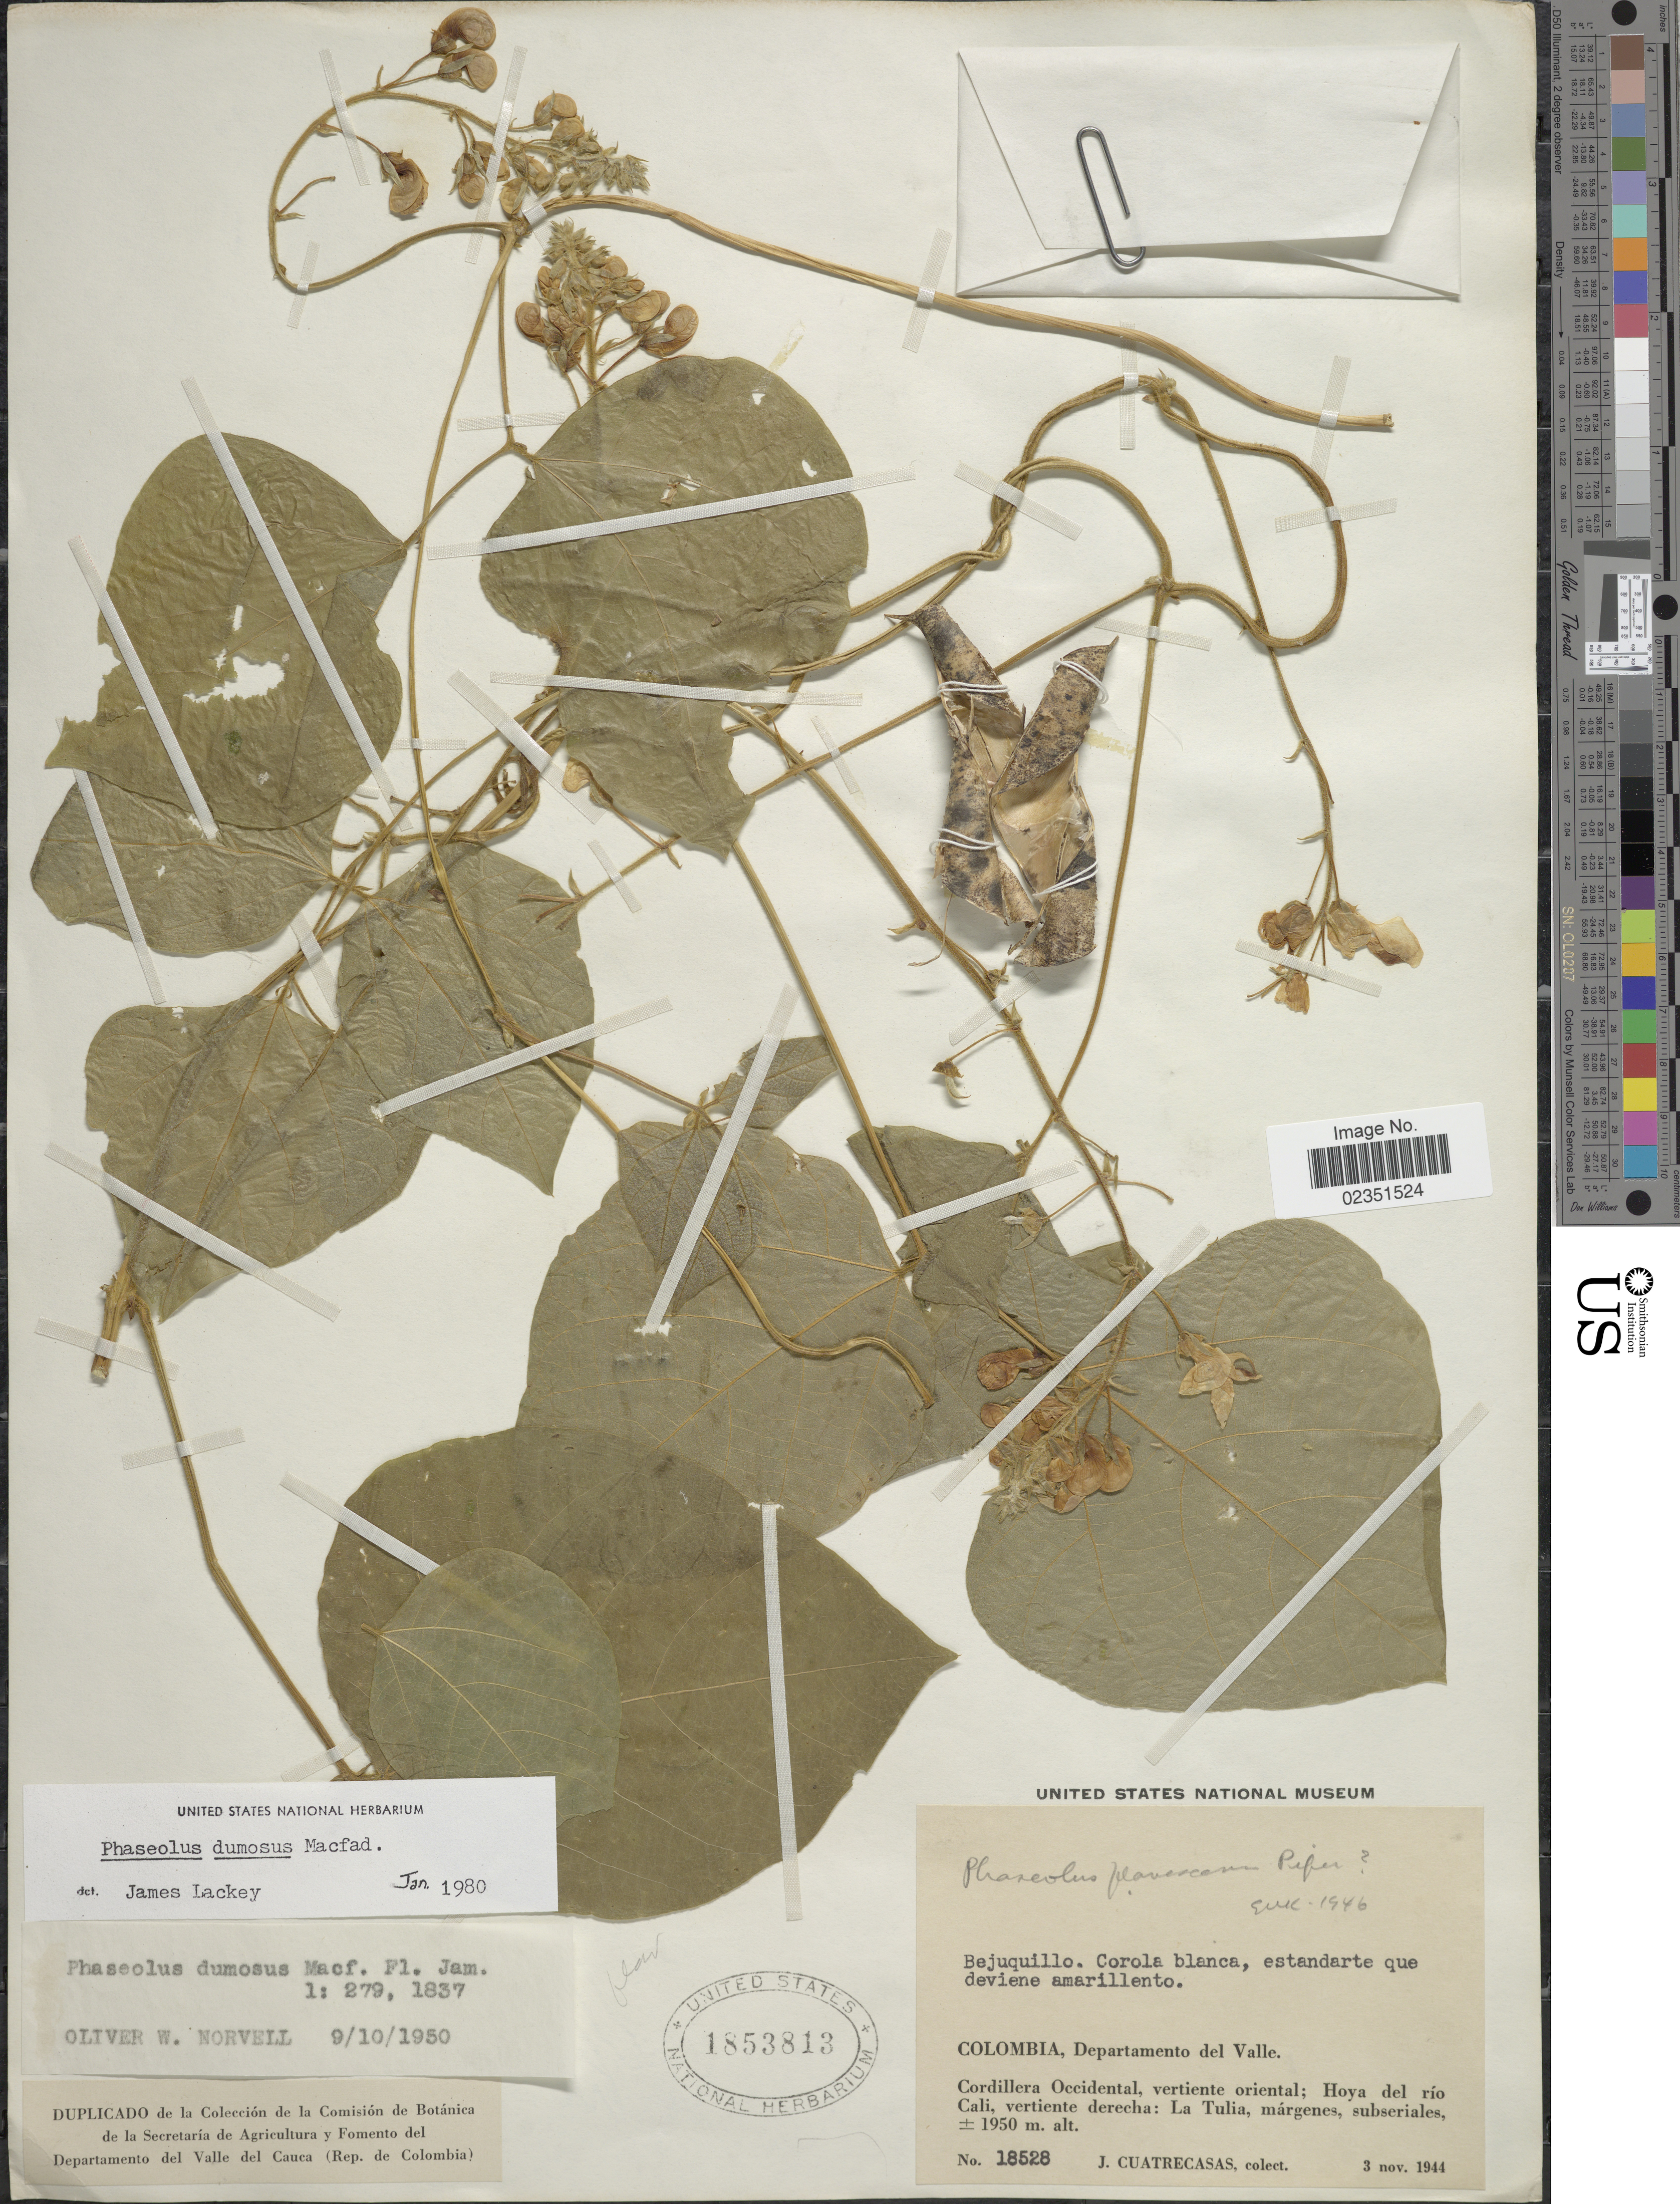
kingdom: Plantae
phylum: Tracheophyta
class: Magnoliopsida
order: Fabales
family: Fabaceae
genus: Phaseolus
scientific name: Phaseolus dumosus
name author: Macfad.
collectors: J. Cuatrecasas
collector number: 18528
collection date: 1944-11-03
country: Colombia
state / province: Valle del Cauca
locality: Departamento del Valle. Cordillera Occidental, vertiente oriental: Hoya del rio Cali; vertiente derecha: La Tulia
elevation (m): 1950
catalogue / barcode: US 1853813